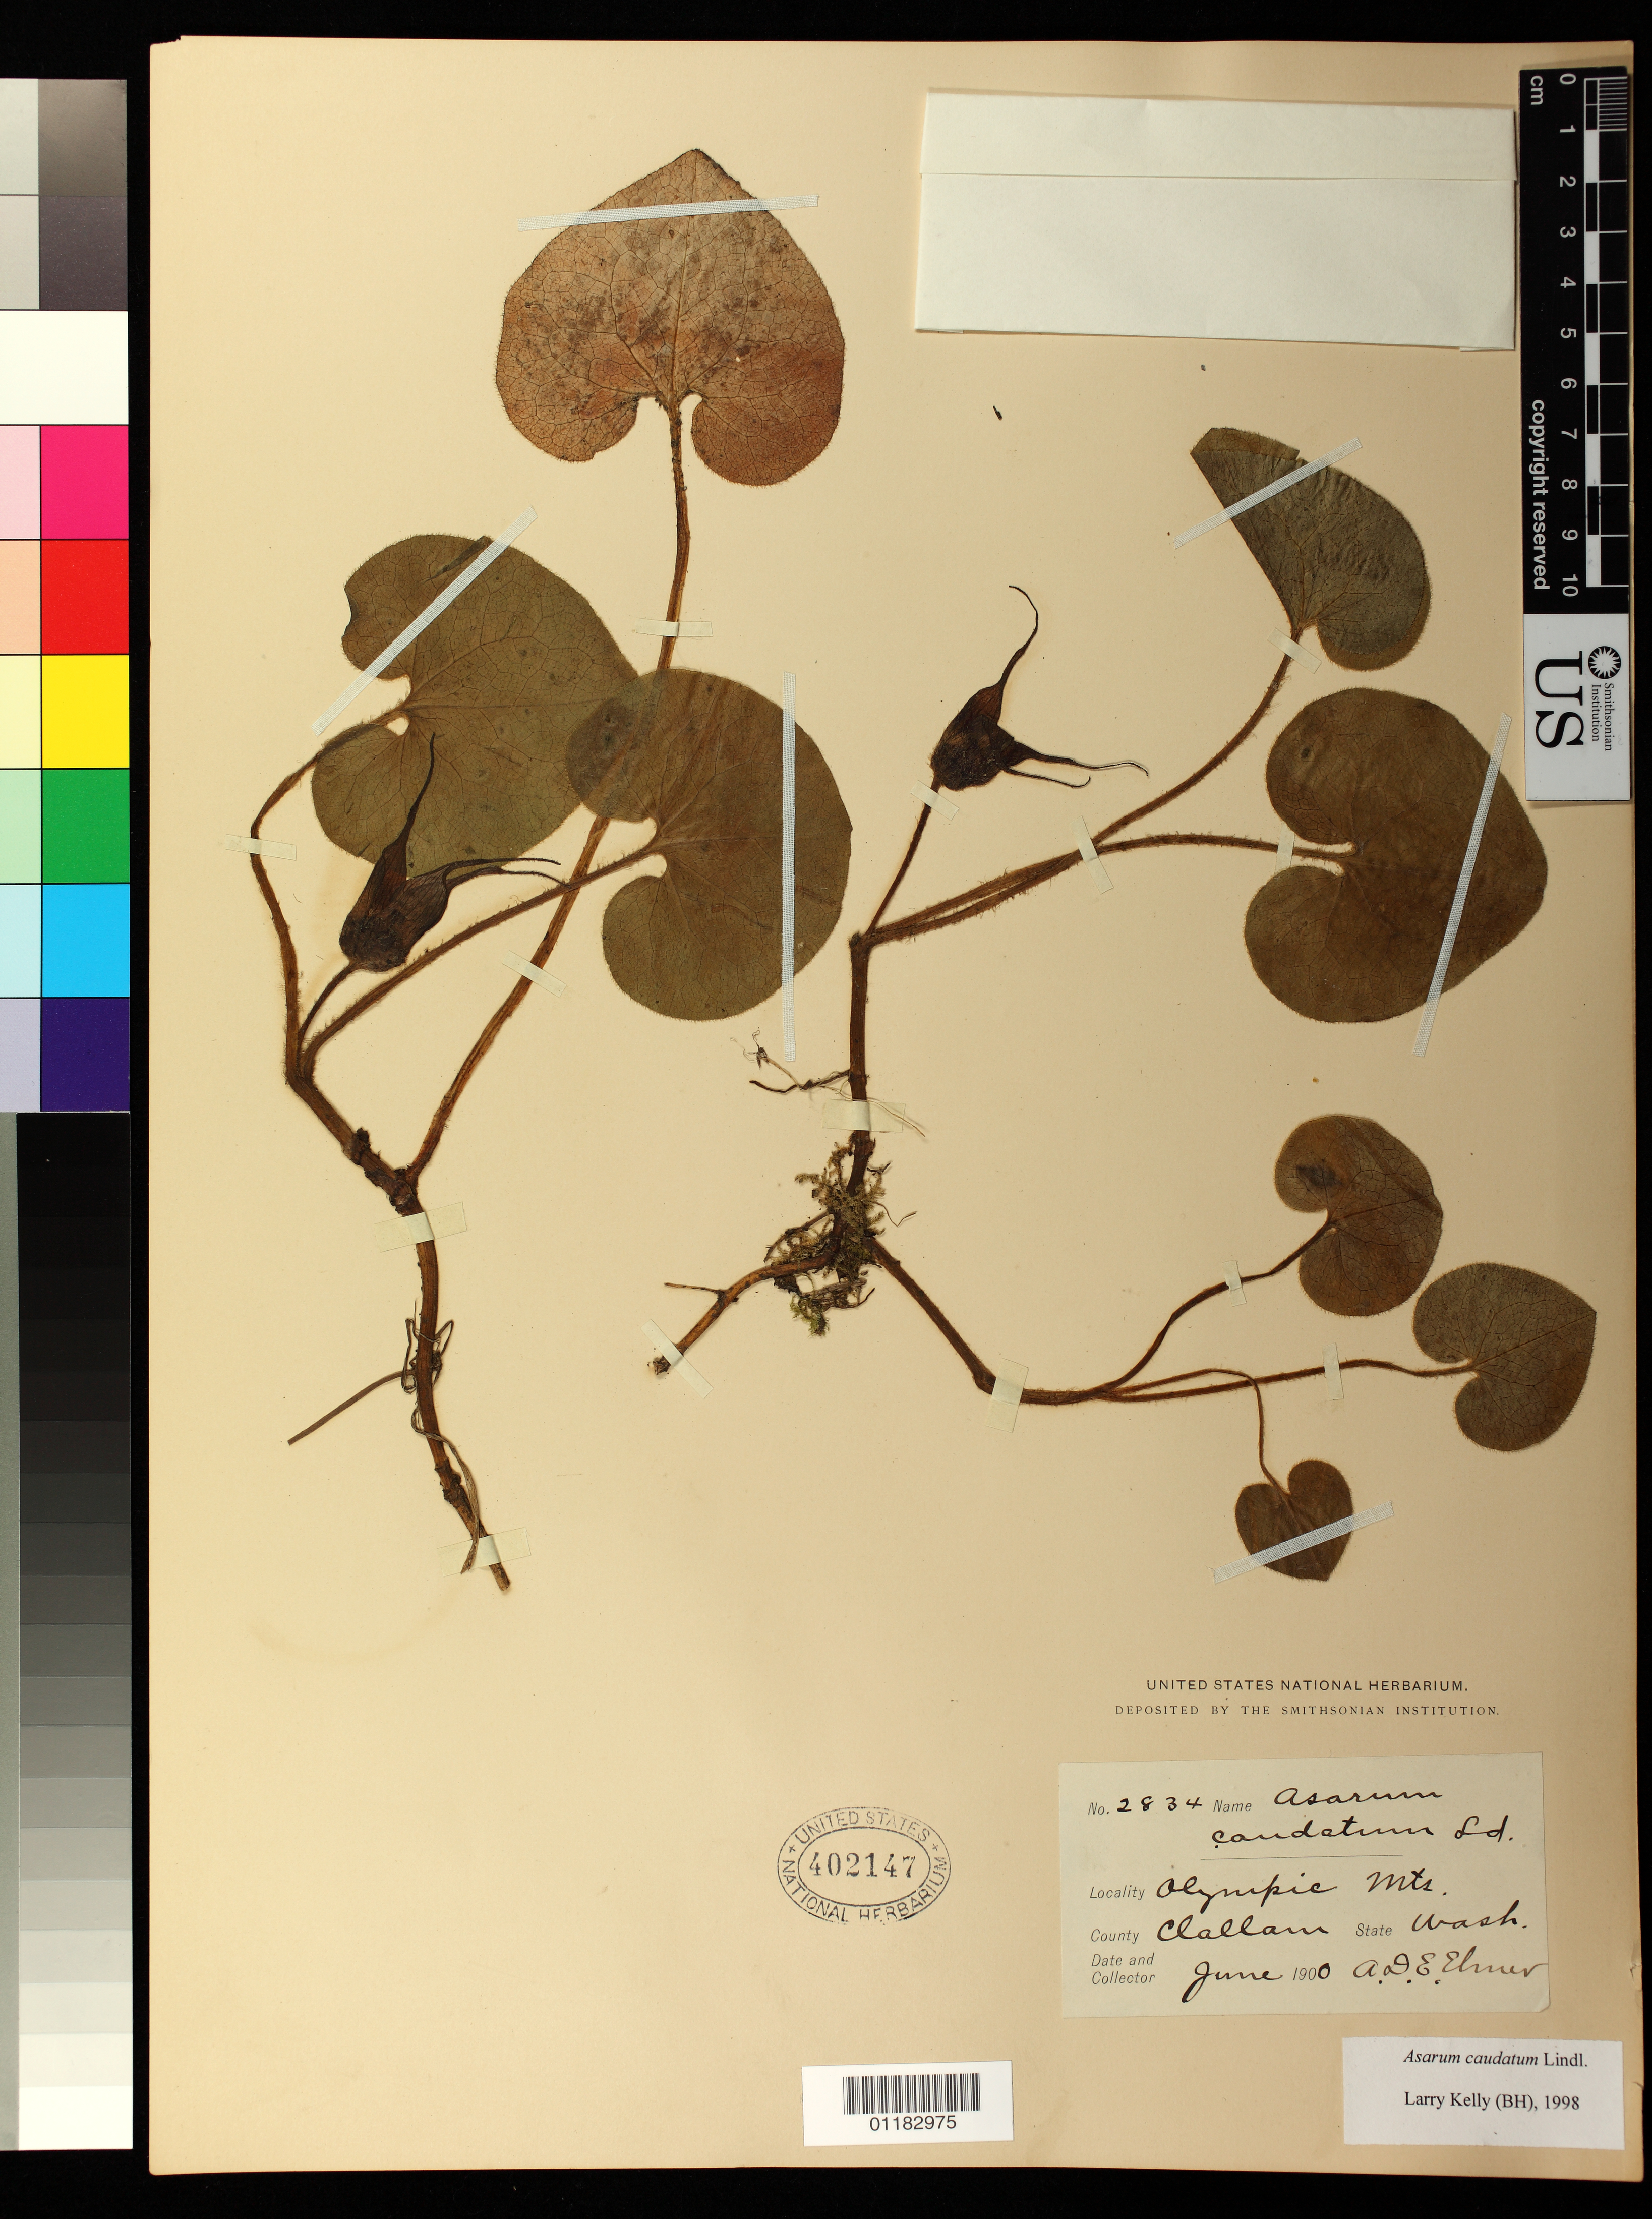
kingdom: Plantae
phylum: Tracheophyta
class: Magnoliopsida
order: Piperales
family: Aristolochiaceae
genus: Asarum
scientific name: Asarum canadense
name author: L.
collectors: A. D. E. Elmer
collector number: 2834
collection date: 1900-06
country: United States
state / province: Washington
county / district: Clallam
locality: Olympic Mountains, Clallam County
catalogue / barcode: US 402147